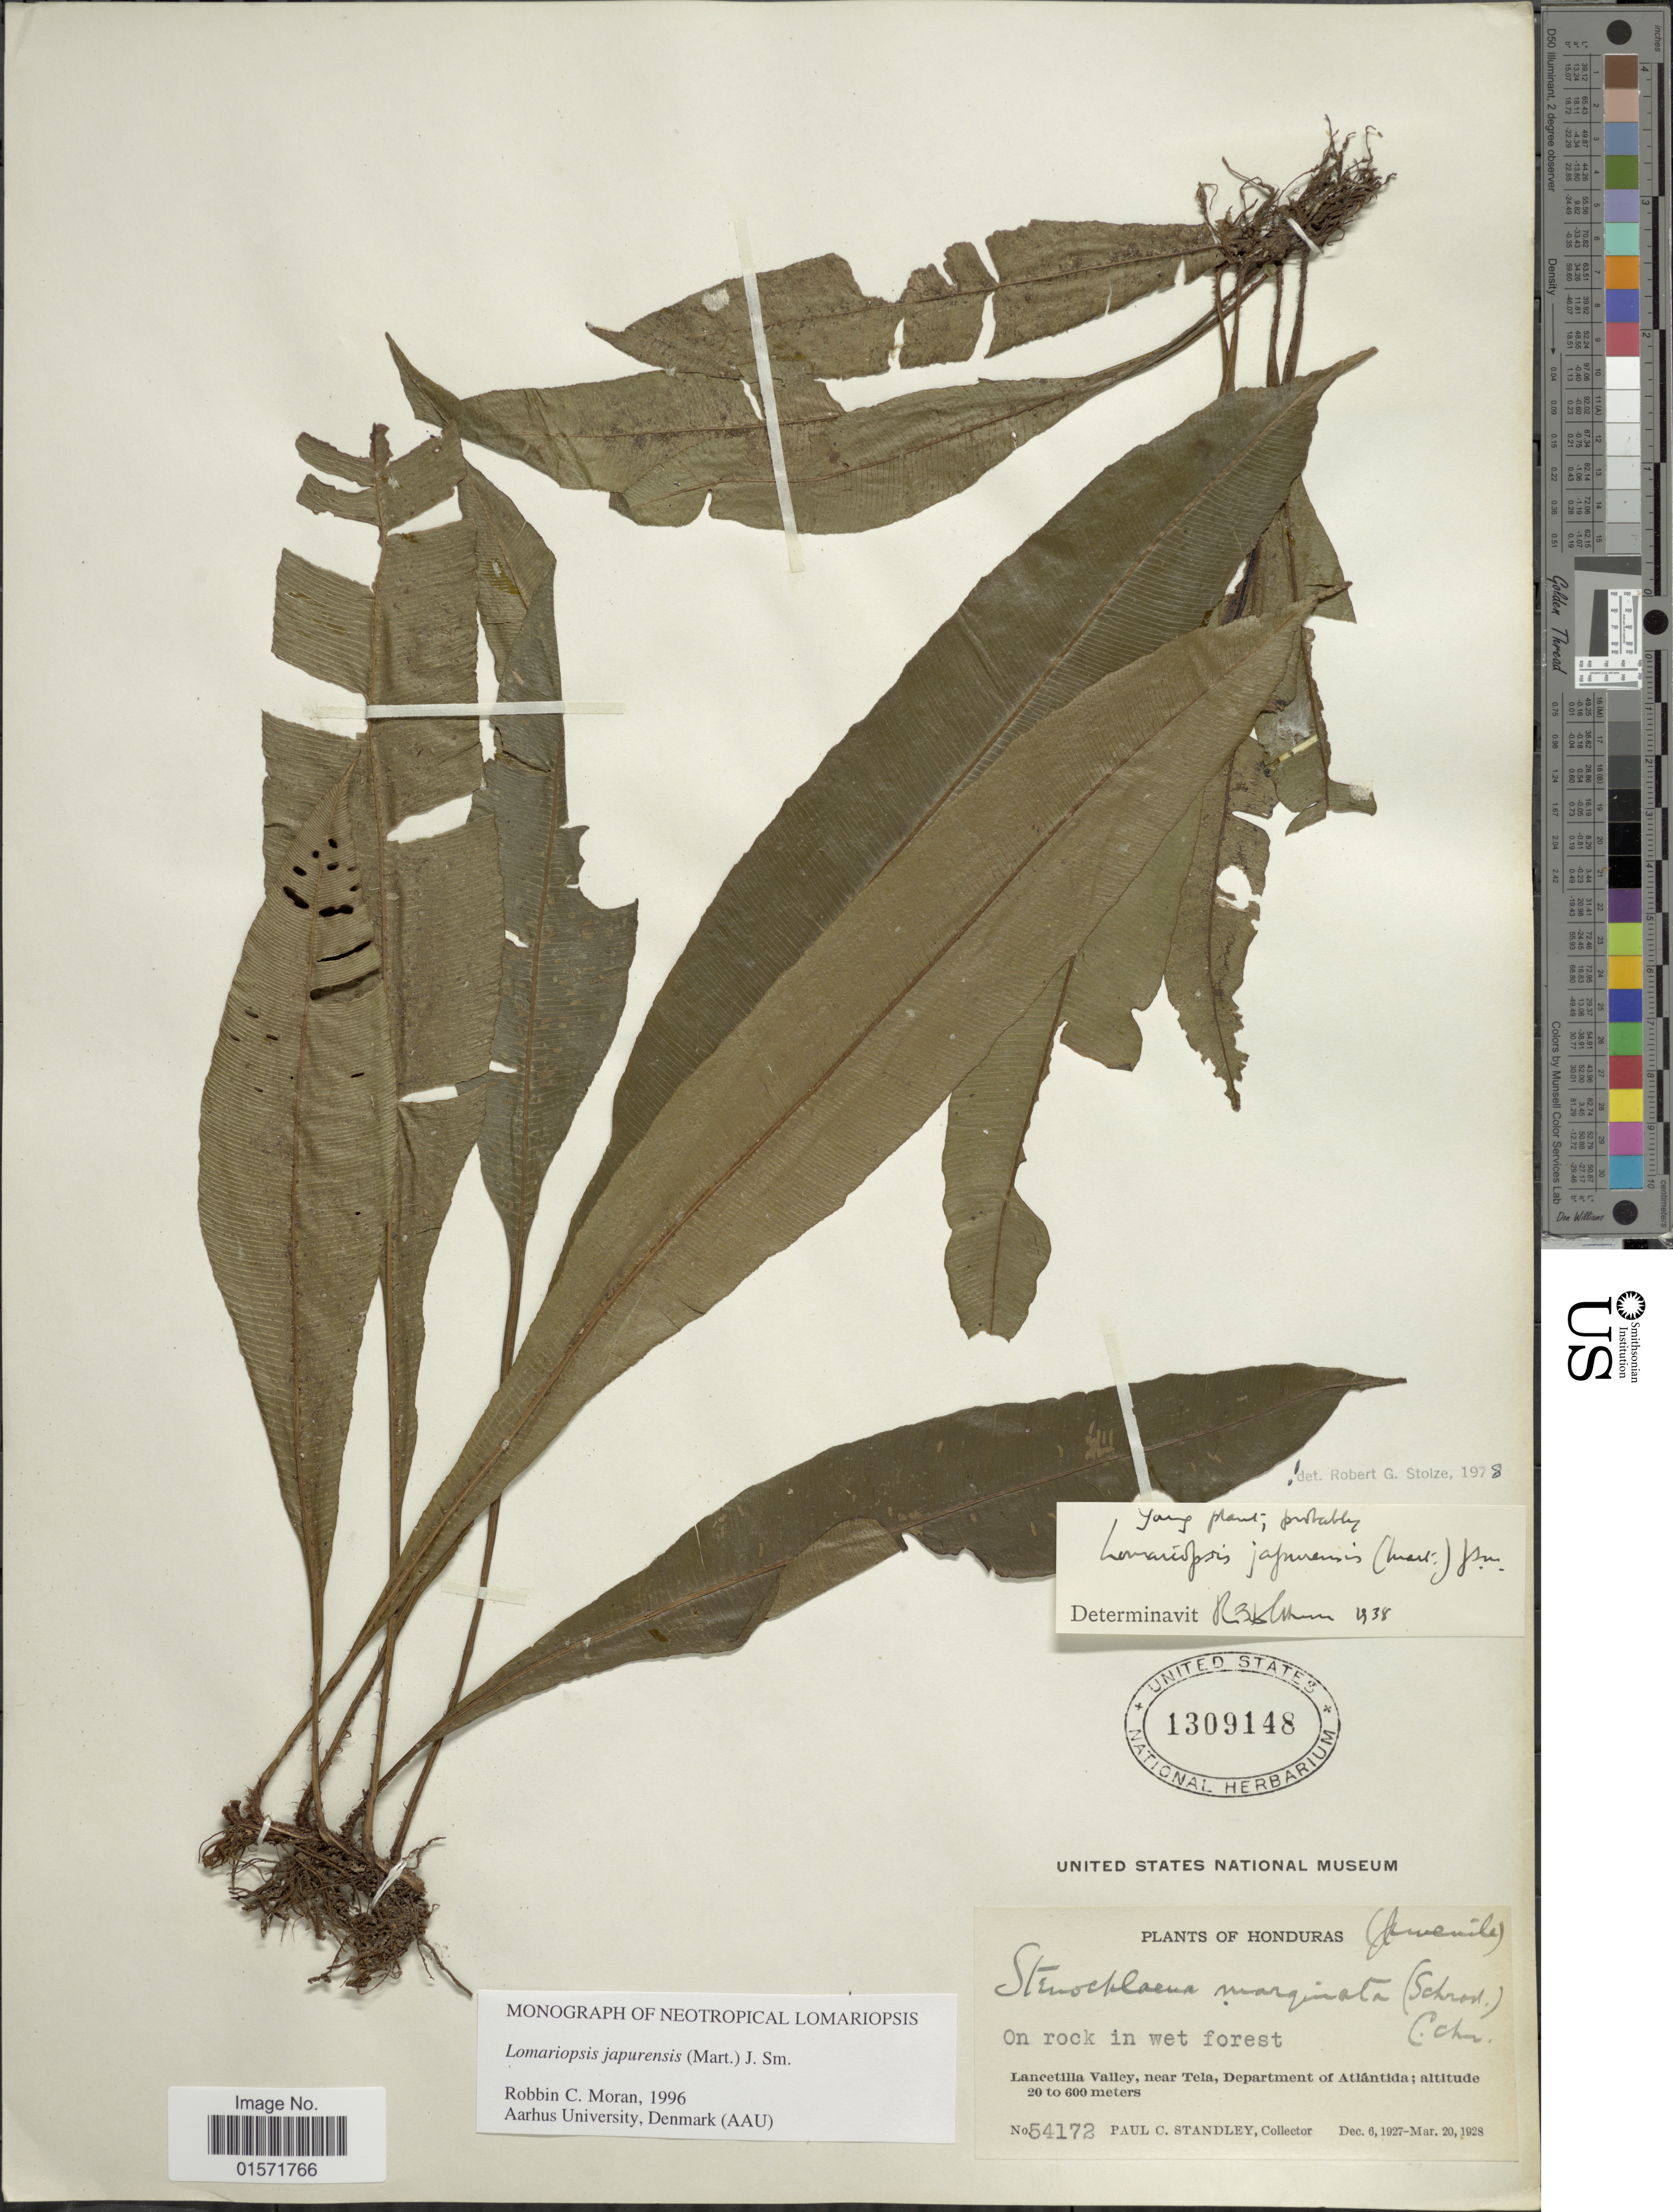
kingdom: Plantae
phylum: Tracheophyta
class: Polypodiopsida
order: Polypodiales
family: Lomariopsidaceae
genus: Lomariopsis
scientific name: Lomariopsis japurensis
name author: (Mart.) J. Sm.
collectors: P. C. Standley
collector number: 54172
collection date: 1927-12-06/1928-03-20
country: Honduras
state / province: Atlántida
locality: Lancetilla Valley, near Tela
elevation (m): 20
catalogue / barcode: US 1309148